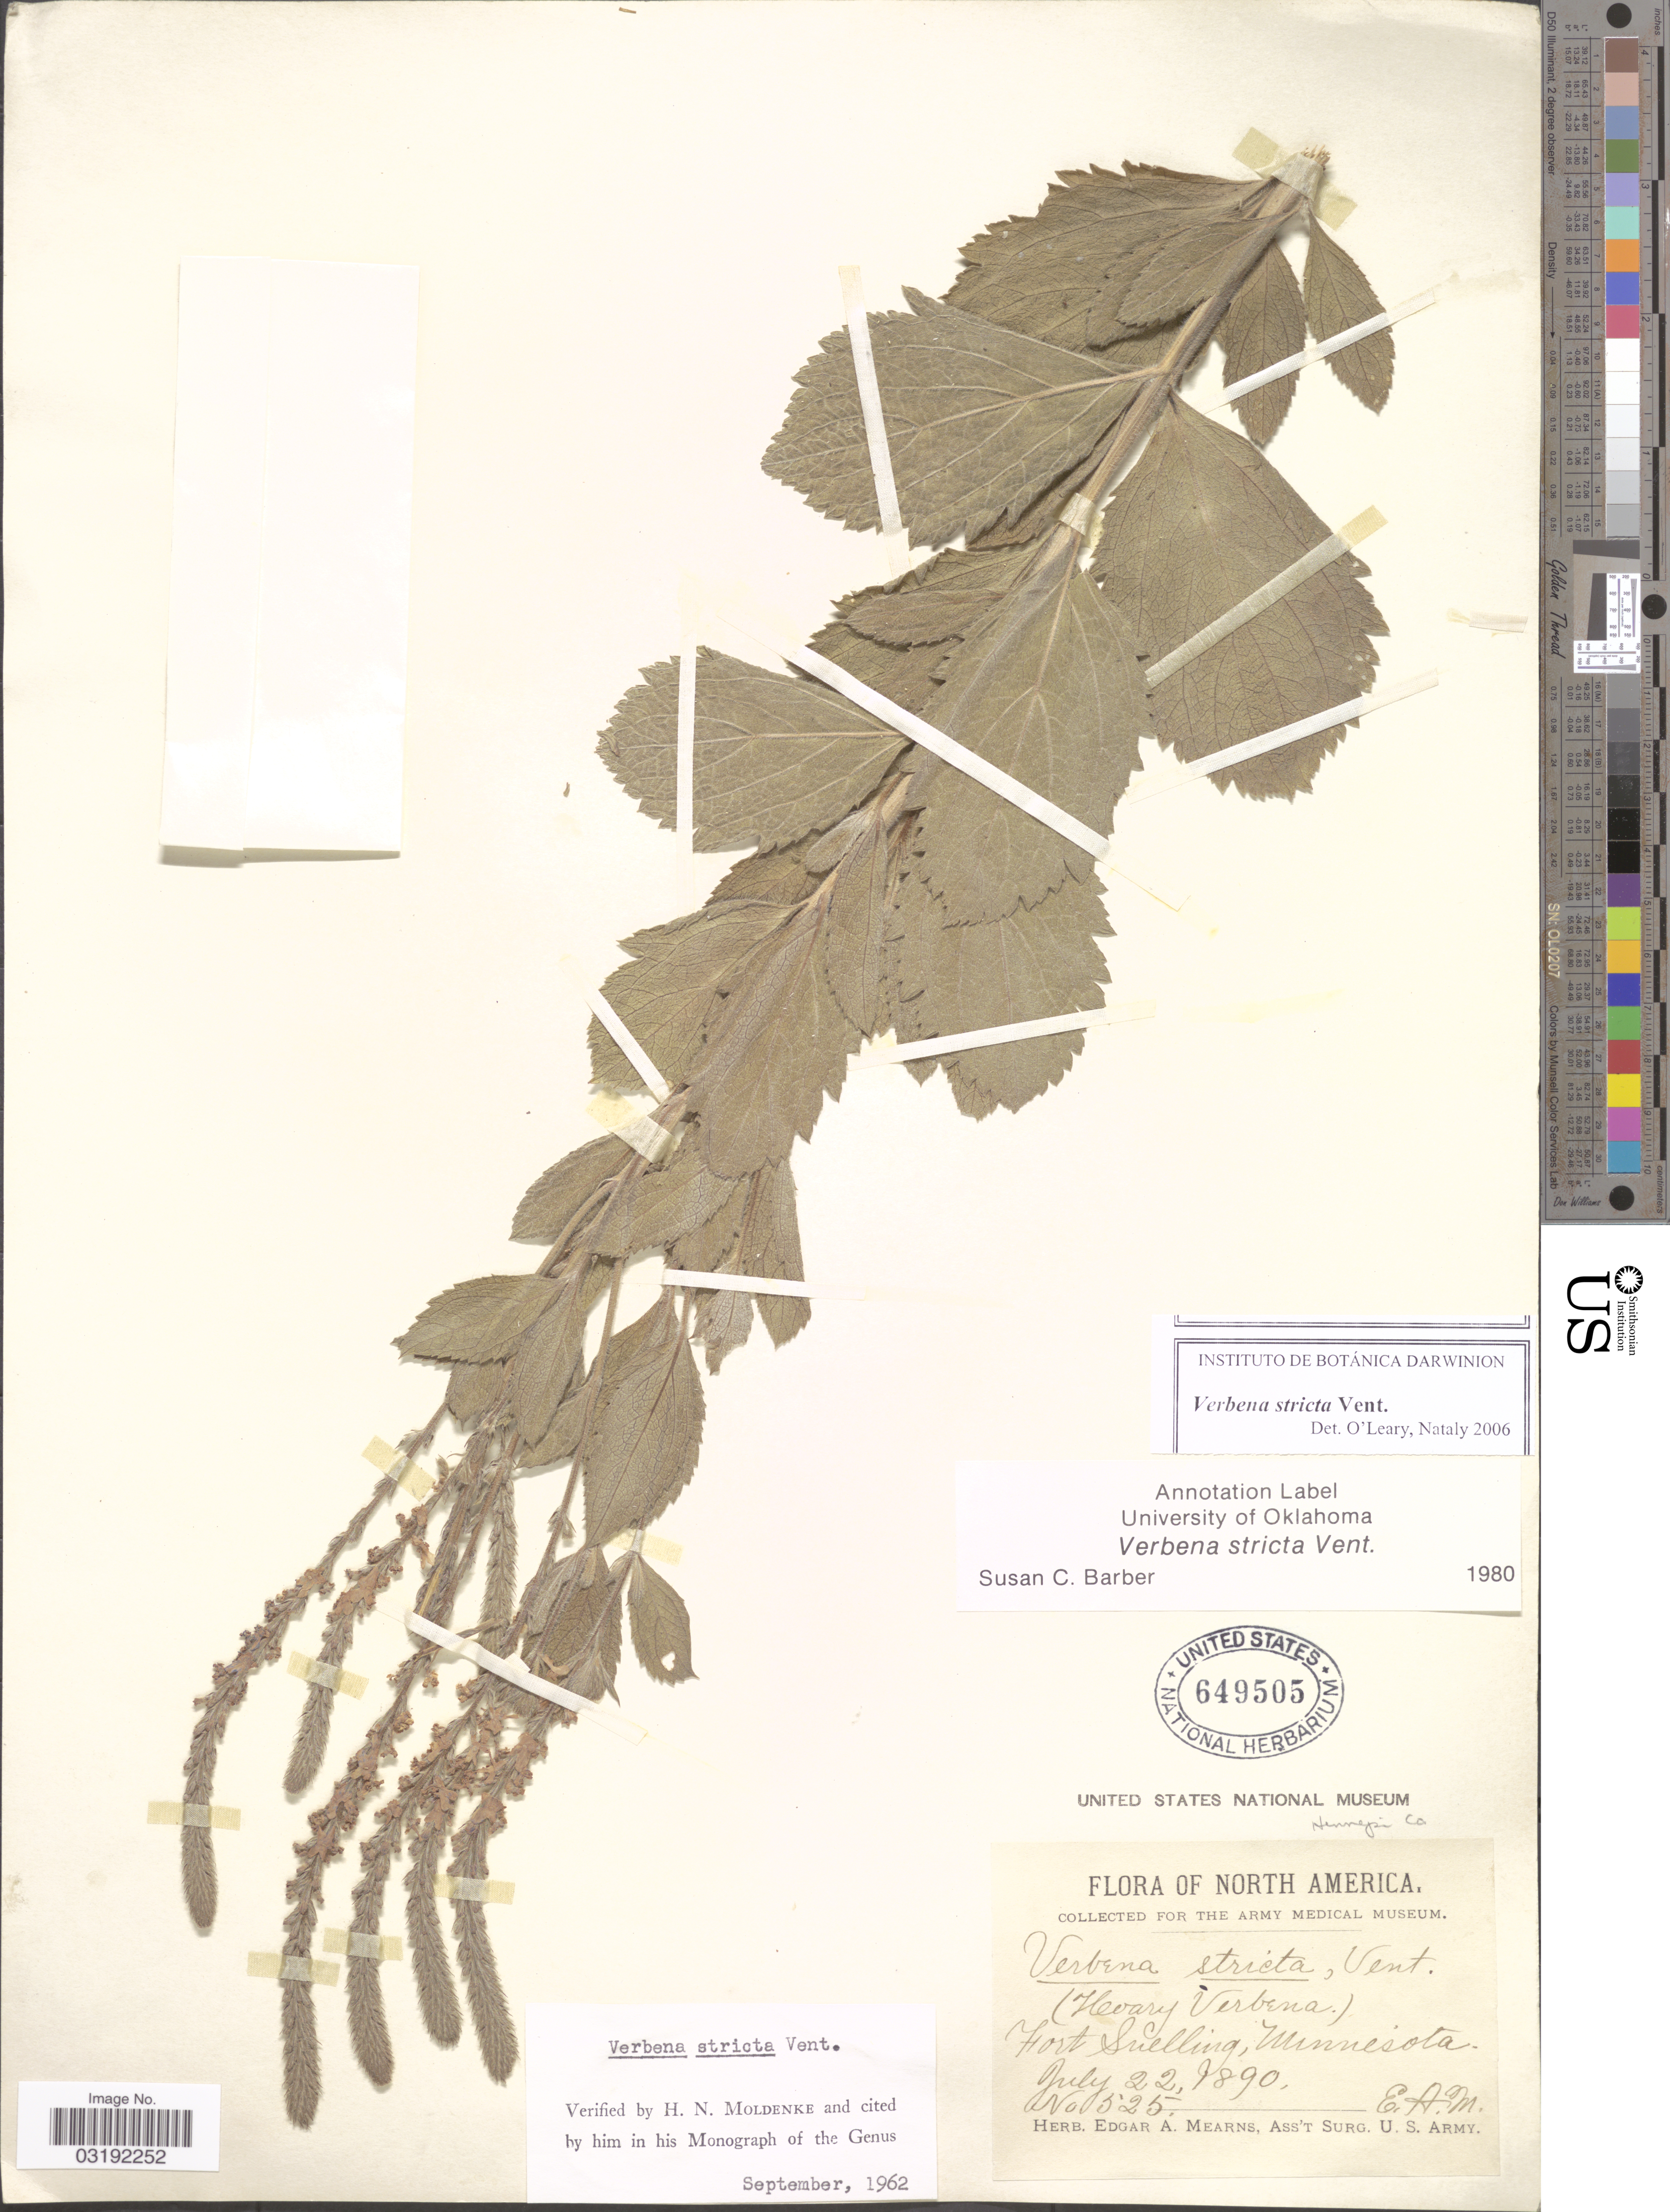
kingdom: Plantae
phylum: Tracheophyta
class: Magnoliopsida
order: Lamiales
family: Verbenaceae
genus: Verbena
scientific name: Verbena stricta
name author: Vent.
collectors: E. A. Mearns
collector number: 525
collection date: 1890-07-22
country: United States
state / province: Minnesota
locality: Fort Snelling. Hennepin Co.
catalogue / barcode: US 649505